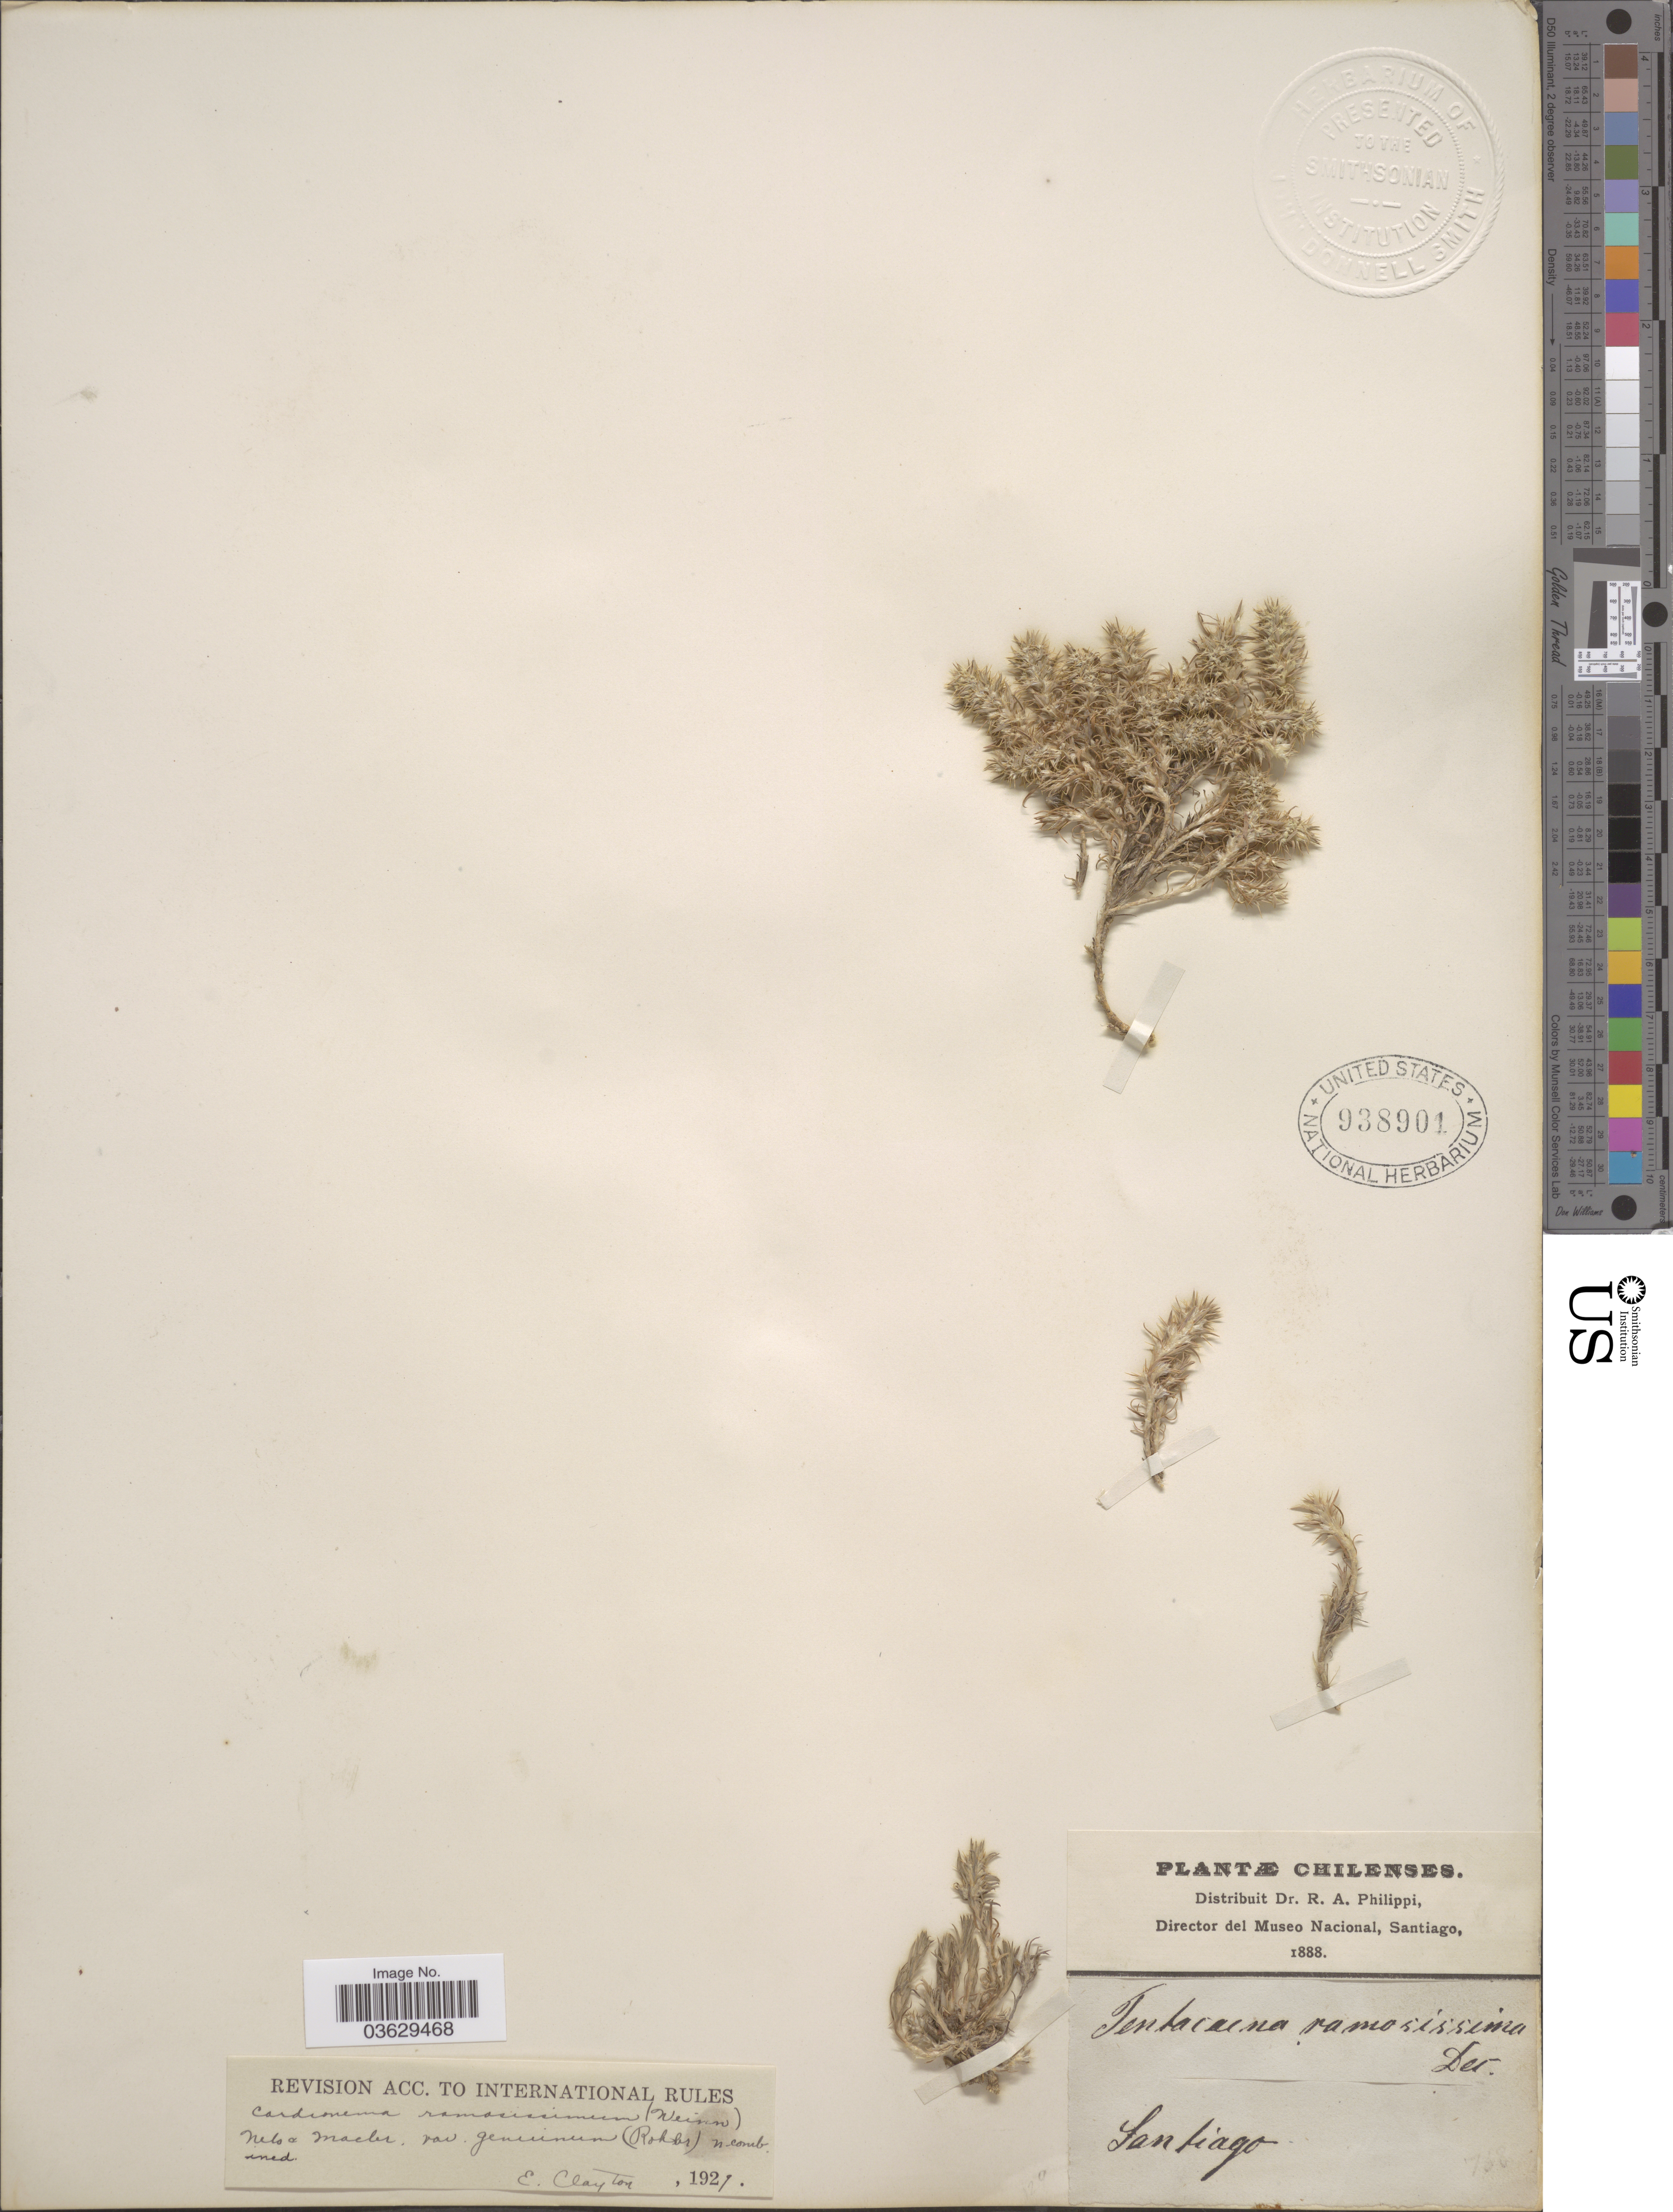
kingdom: Plantae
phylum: Tracheophyta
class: Magnoliopsida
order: Caryophyllales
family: Caryophyllaceae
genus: Cardionema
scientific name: Cardionema ramosissimum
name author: (Weinm.) A. Nelson & J.F. Macbr.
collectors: ex. herb. R.A. Philippi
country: Chile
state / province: Región Metropolitana (RM)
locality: Santiago.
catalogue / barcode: US 938901